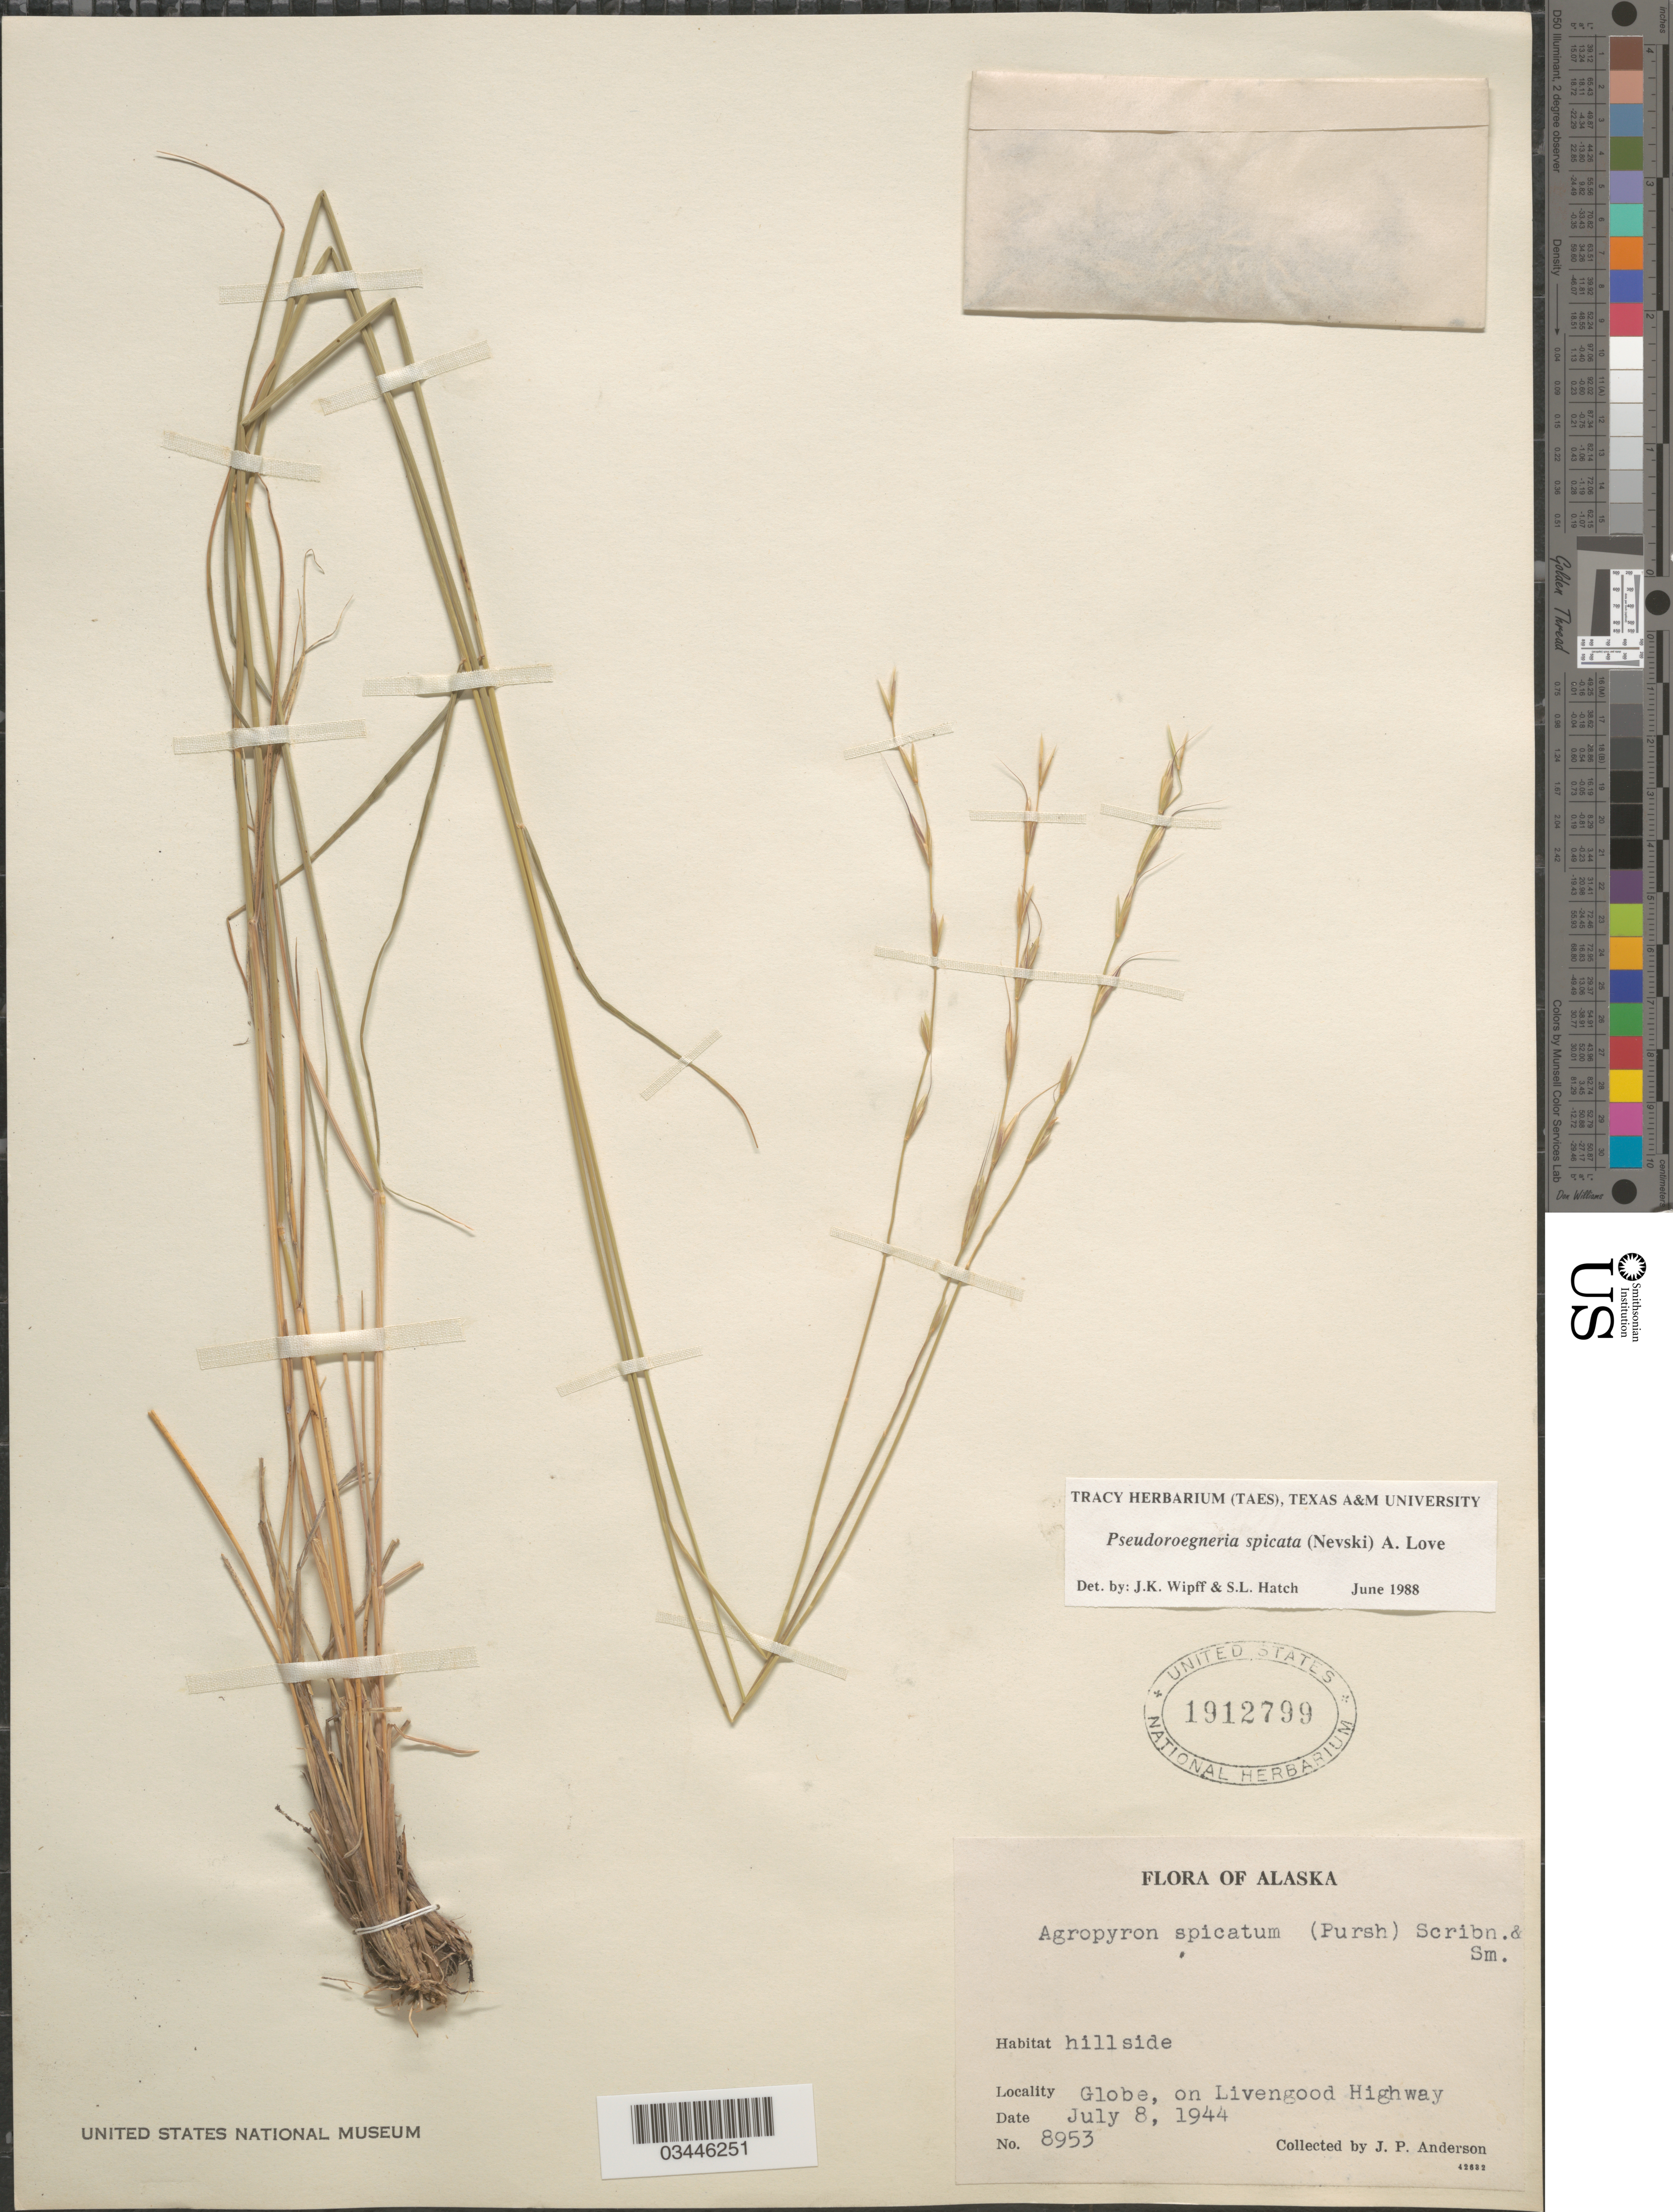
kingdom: Plantae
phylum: Tracheophyta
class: Liliopsida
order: Poales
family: Poaceae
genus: Pseudoroegneria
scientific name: Pseudoroegneria spicata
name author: (Pursh) Á. Löve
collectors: J. P. Anderson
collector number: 8953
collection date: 1944-07-08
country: United States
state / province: Alaska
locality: Hillside. Gobe, on Livengood Highway.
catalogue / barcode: US 1912799